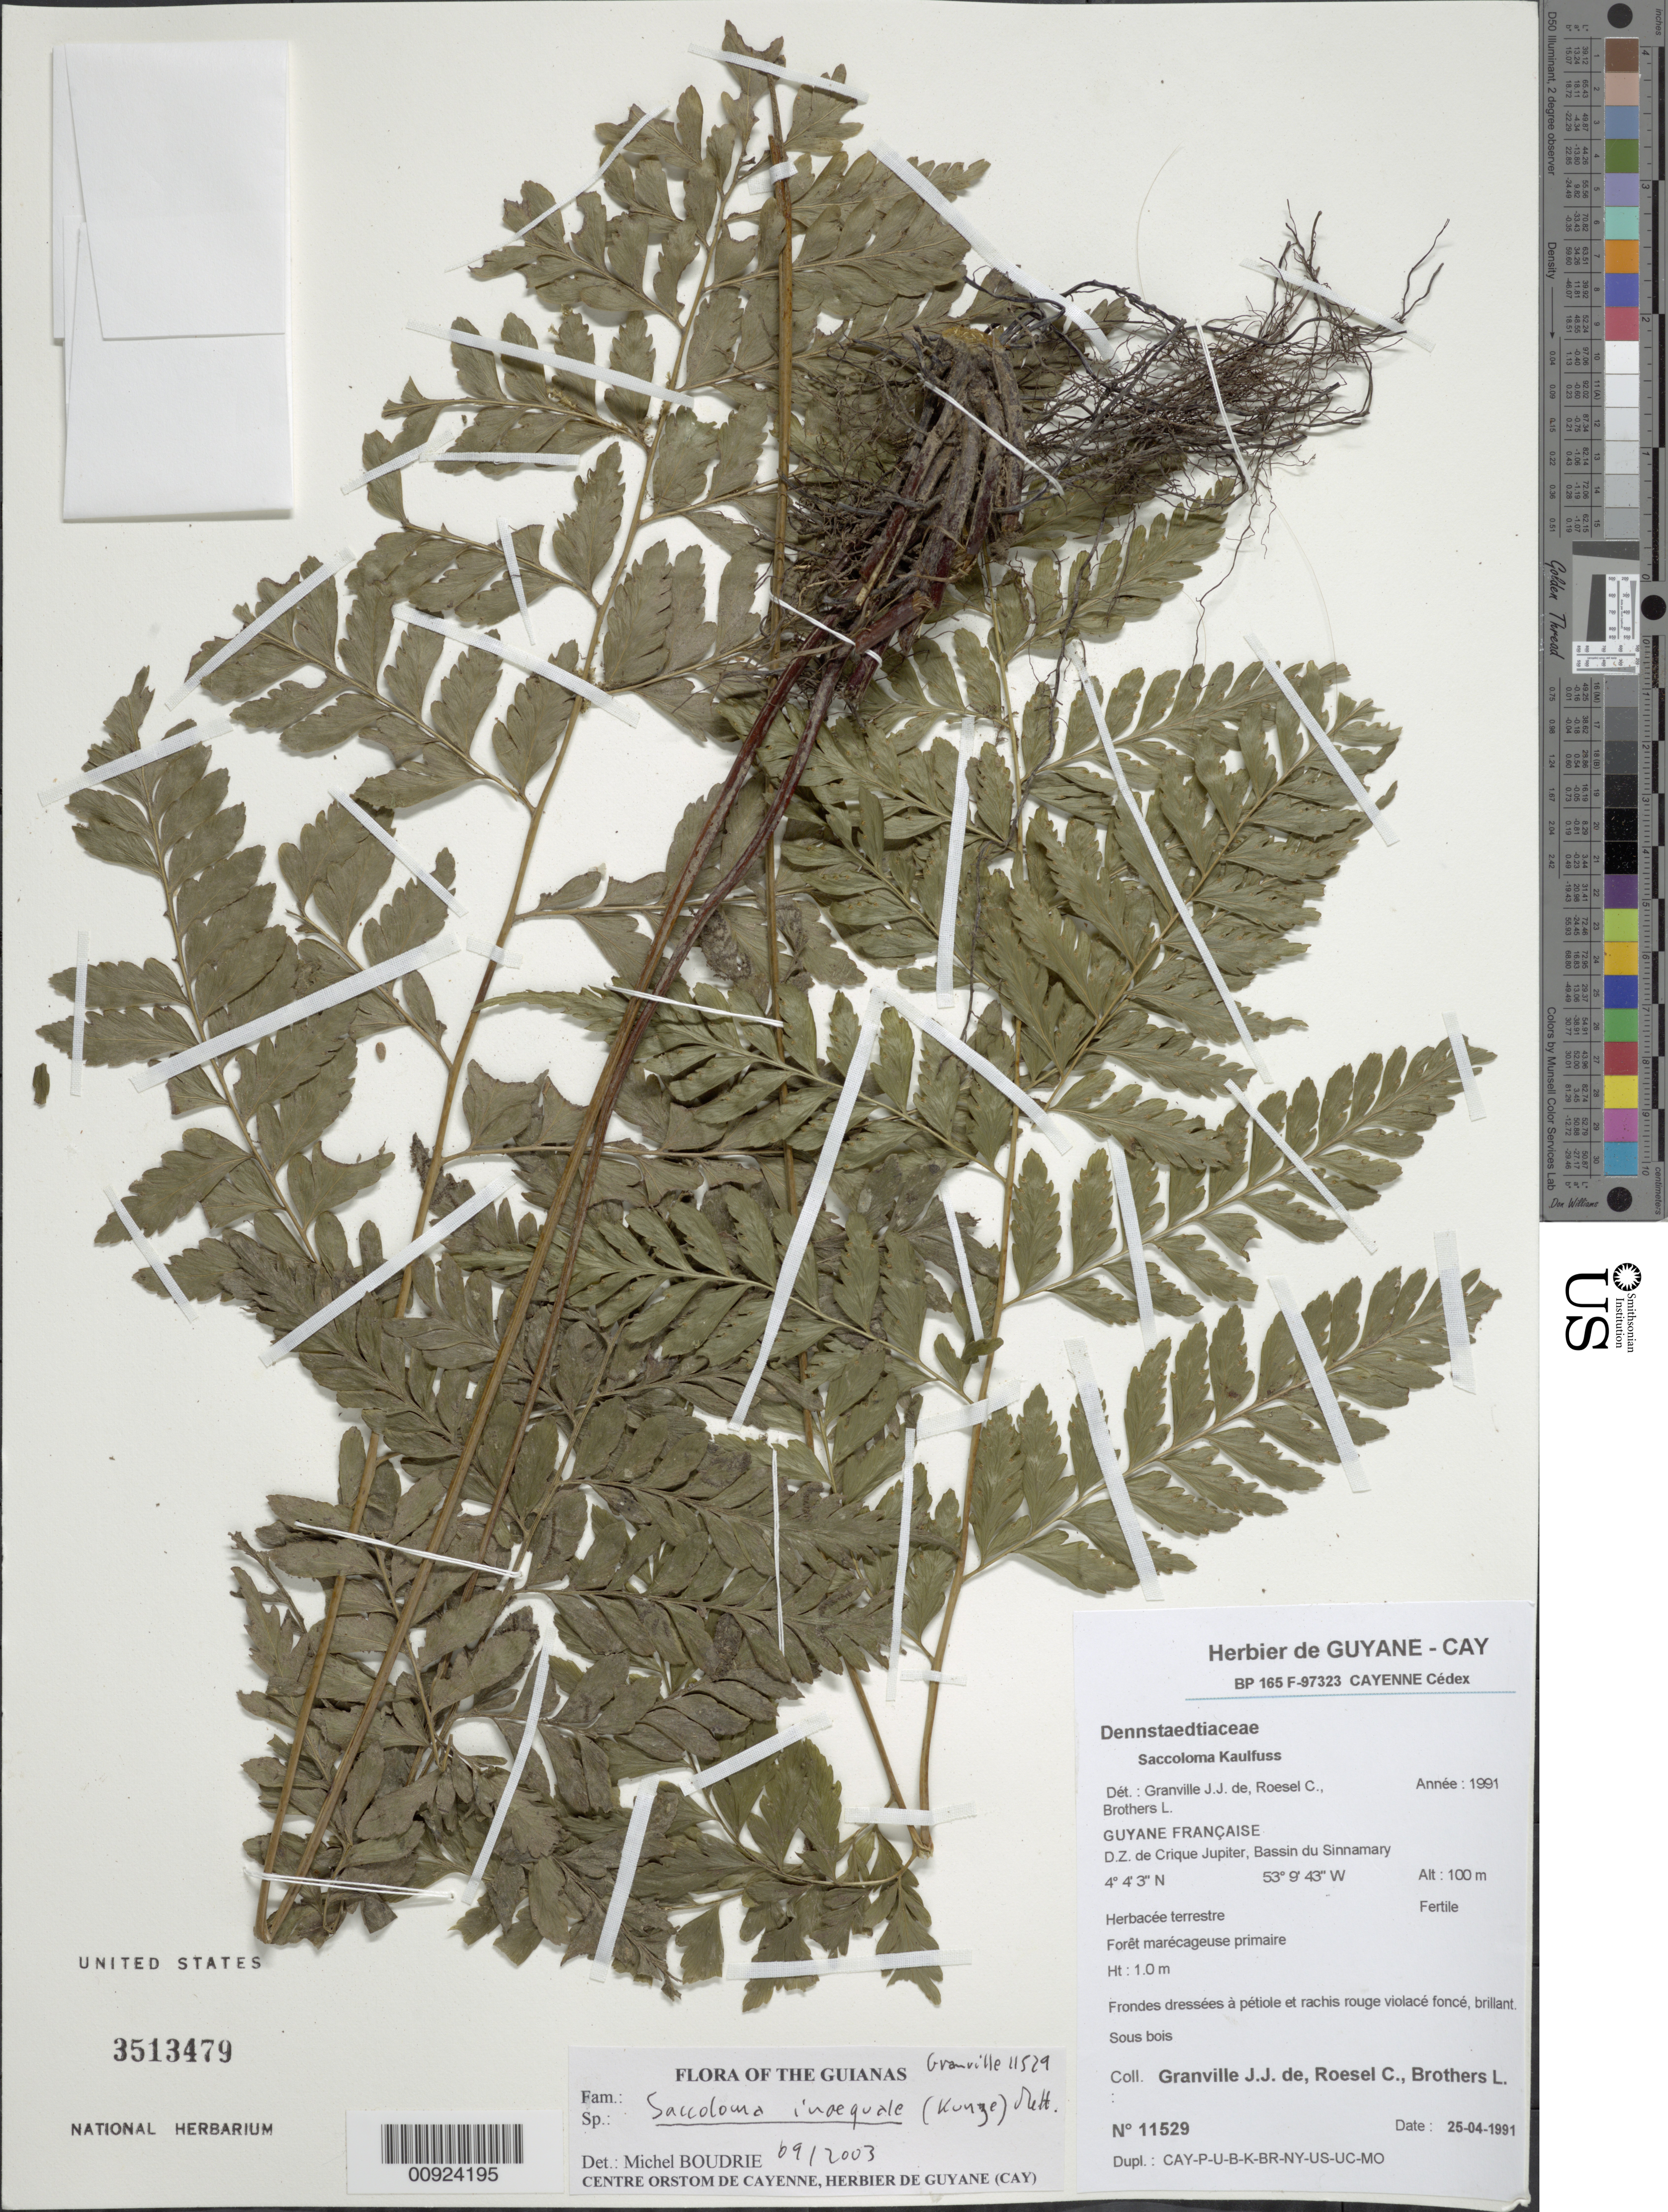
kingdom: Plantae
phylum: Tracheophyta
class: Polypodiopsida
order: Polypodiales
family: Saccolomataceae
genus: Saccoloma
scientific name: Saccoloma inaequale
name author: (Kunze) Mett.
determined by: Boudrie, M.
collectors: J.-J. de Granville, C. S. Roesel & L. Brothers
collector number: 11529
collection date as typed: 25-Apr-91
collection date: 1991-04-25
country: French Guiana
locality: D.Z. de Crique Jupiter, Bassin du Sinnamary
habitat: Foret marecageuse primaire, sous bois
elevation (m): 100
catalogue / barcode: US 3513479